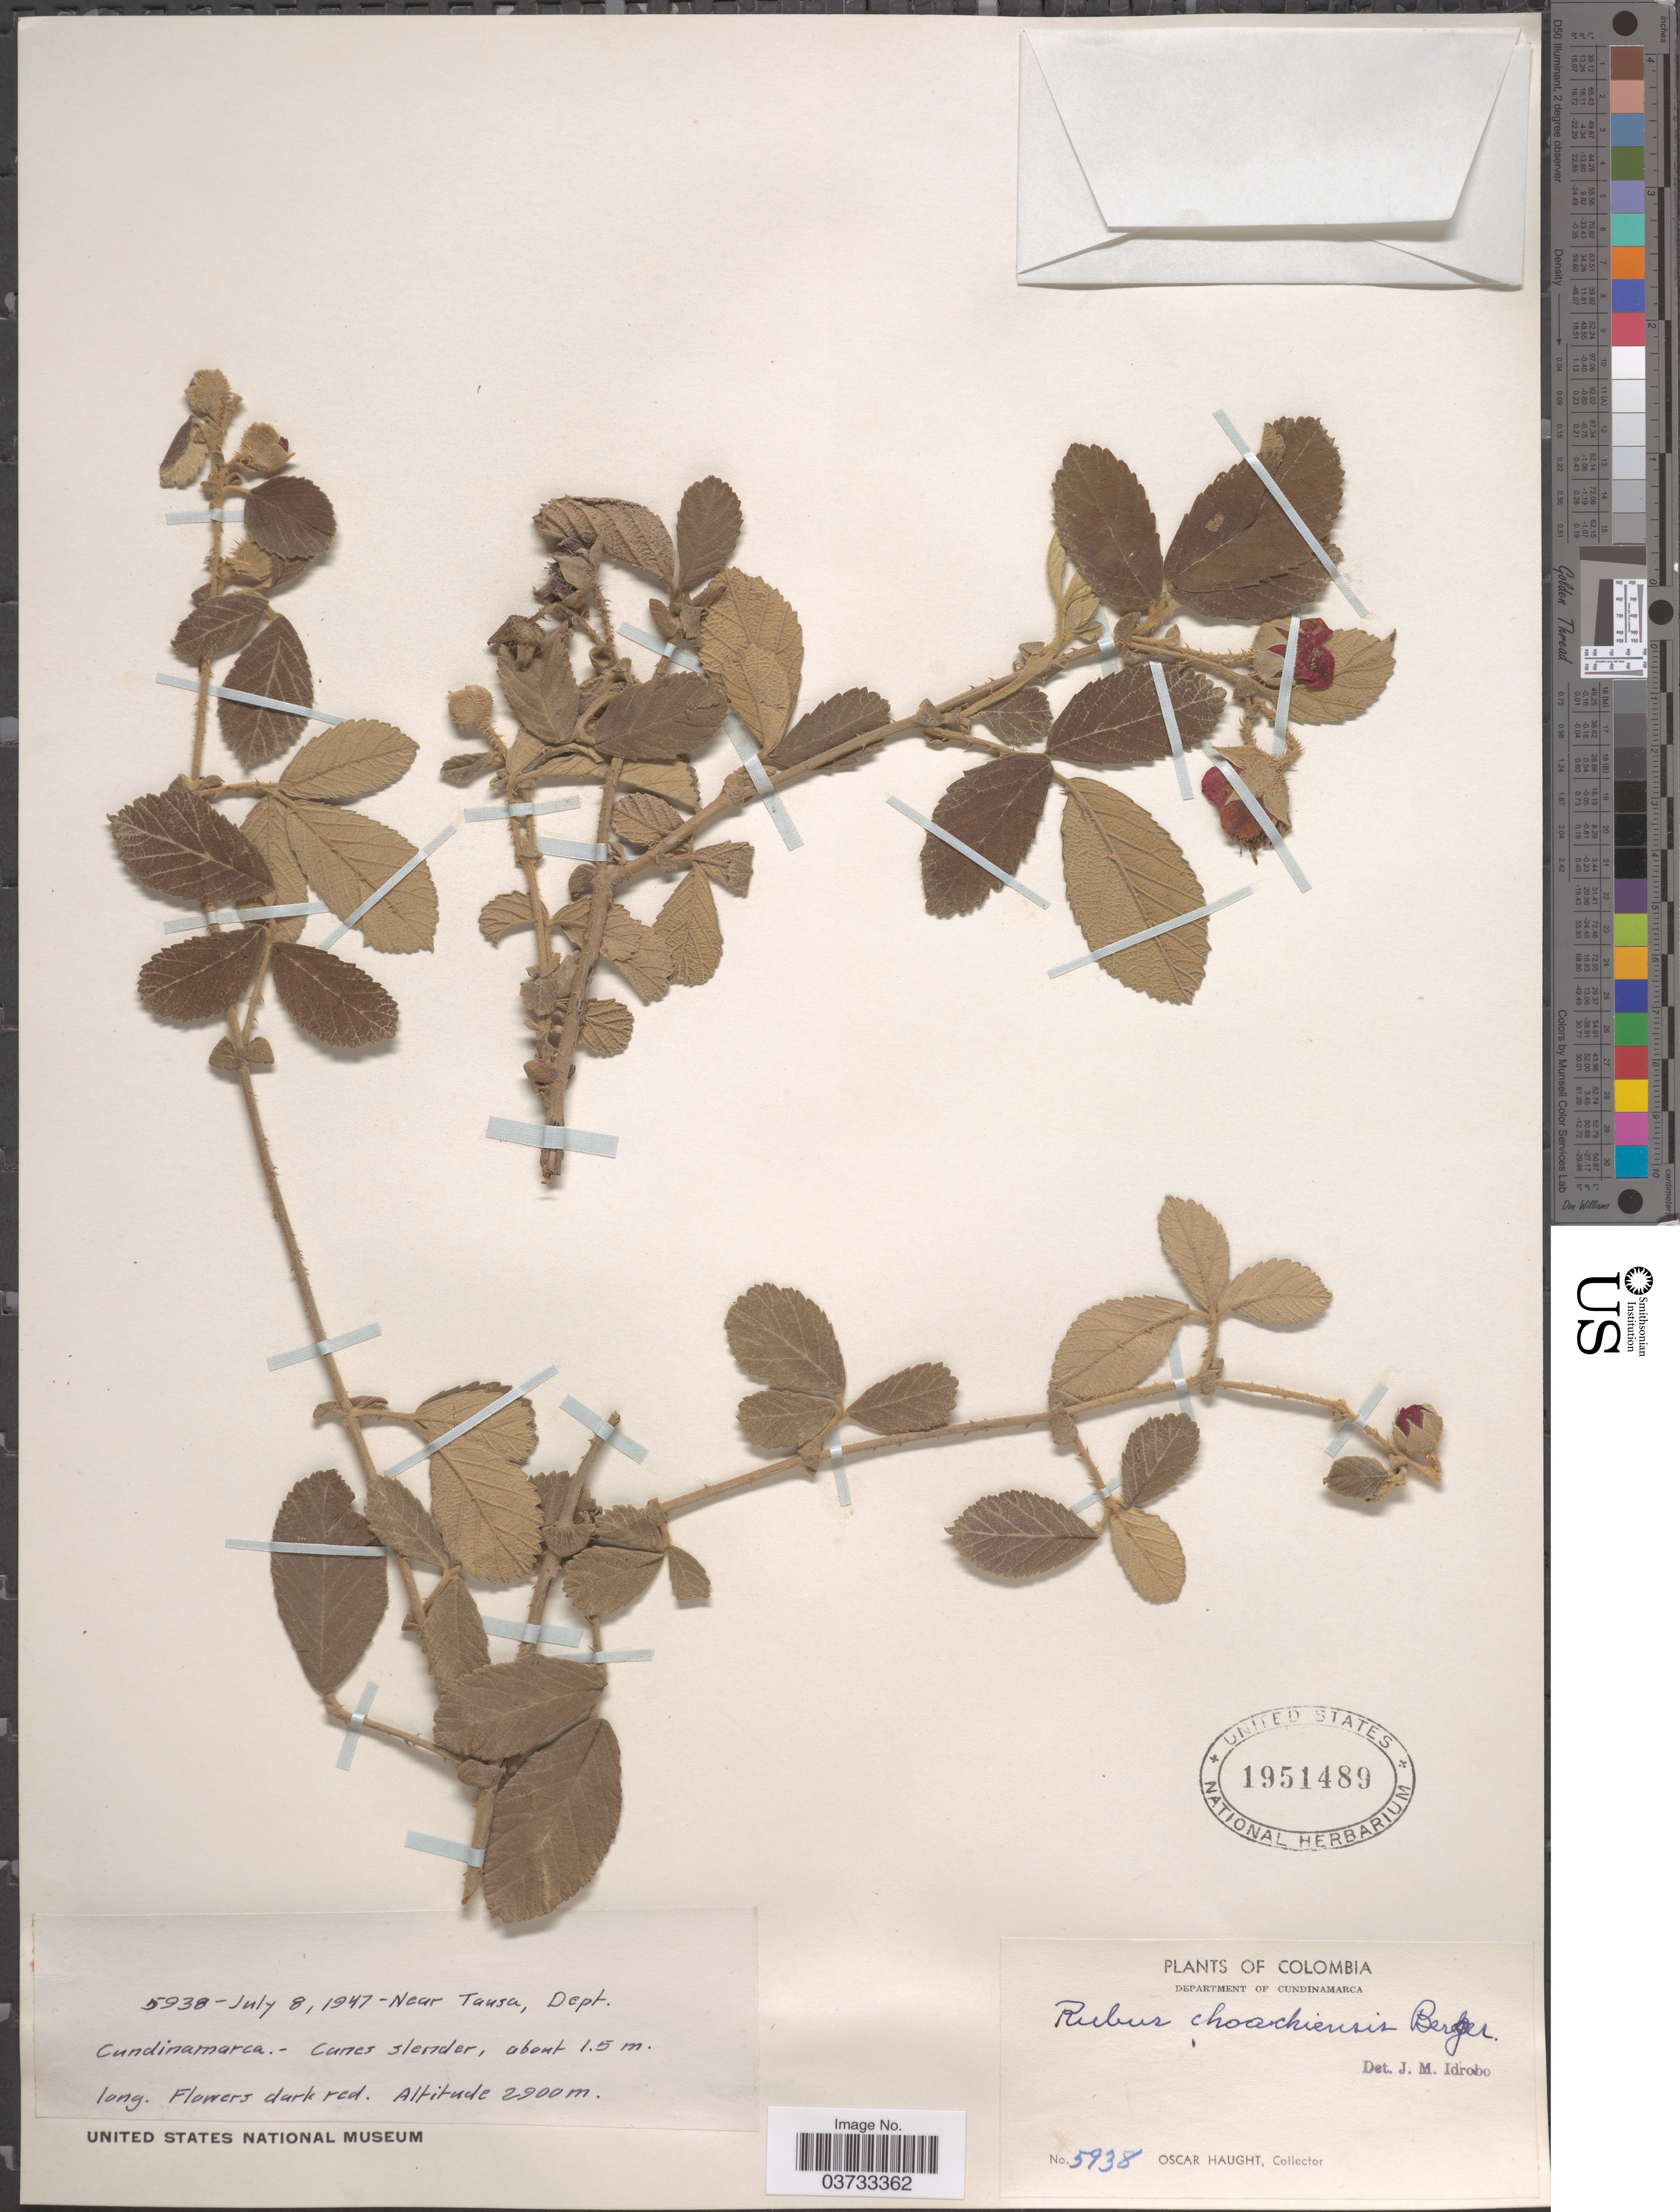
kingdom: Plantae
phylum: Tracheophyta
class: Magnoliopsida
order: Rosales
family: Rosaceae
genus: Rubus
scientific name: Rubus choachiensis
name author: A. Berger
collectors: O. Haught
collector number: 5938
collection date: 1947-07-08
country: Colombia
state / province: Cundinamarca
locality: Near Tausa, Department of Cundinamarca.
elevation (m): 2900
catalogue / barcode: US 1951489